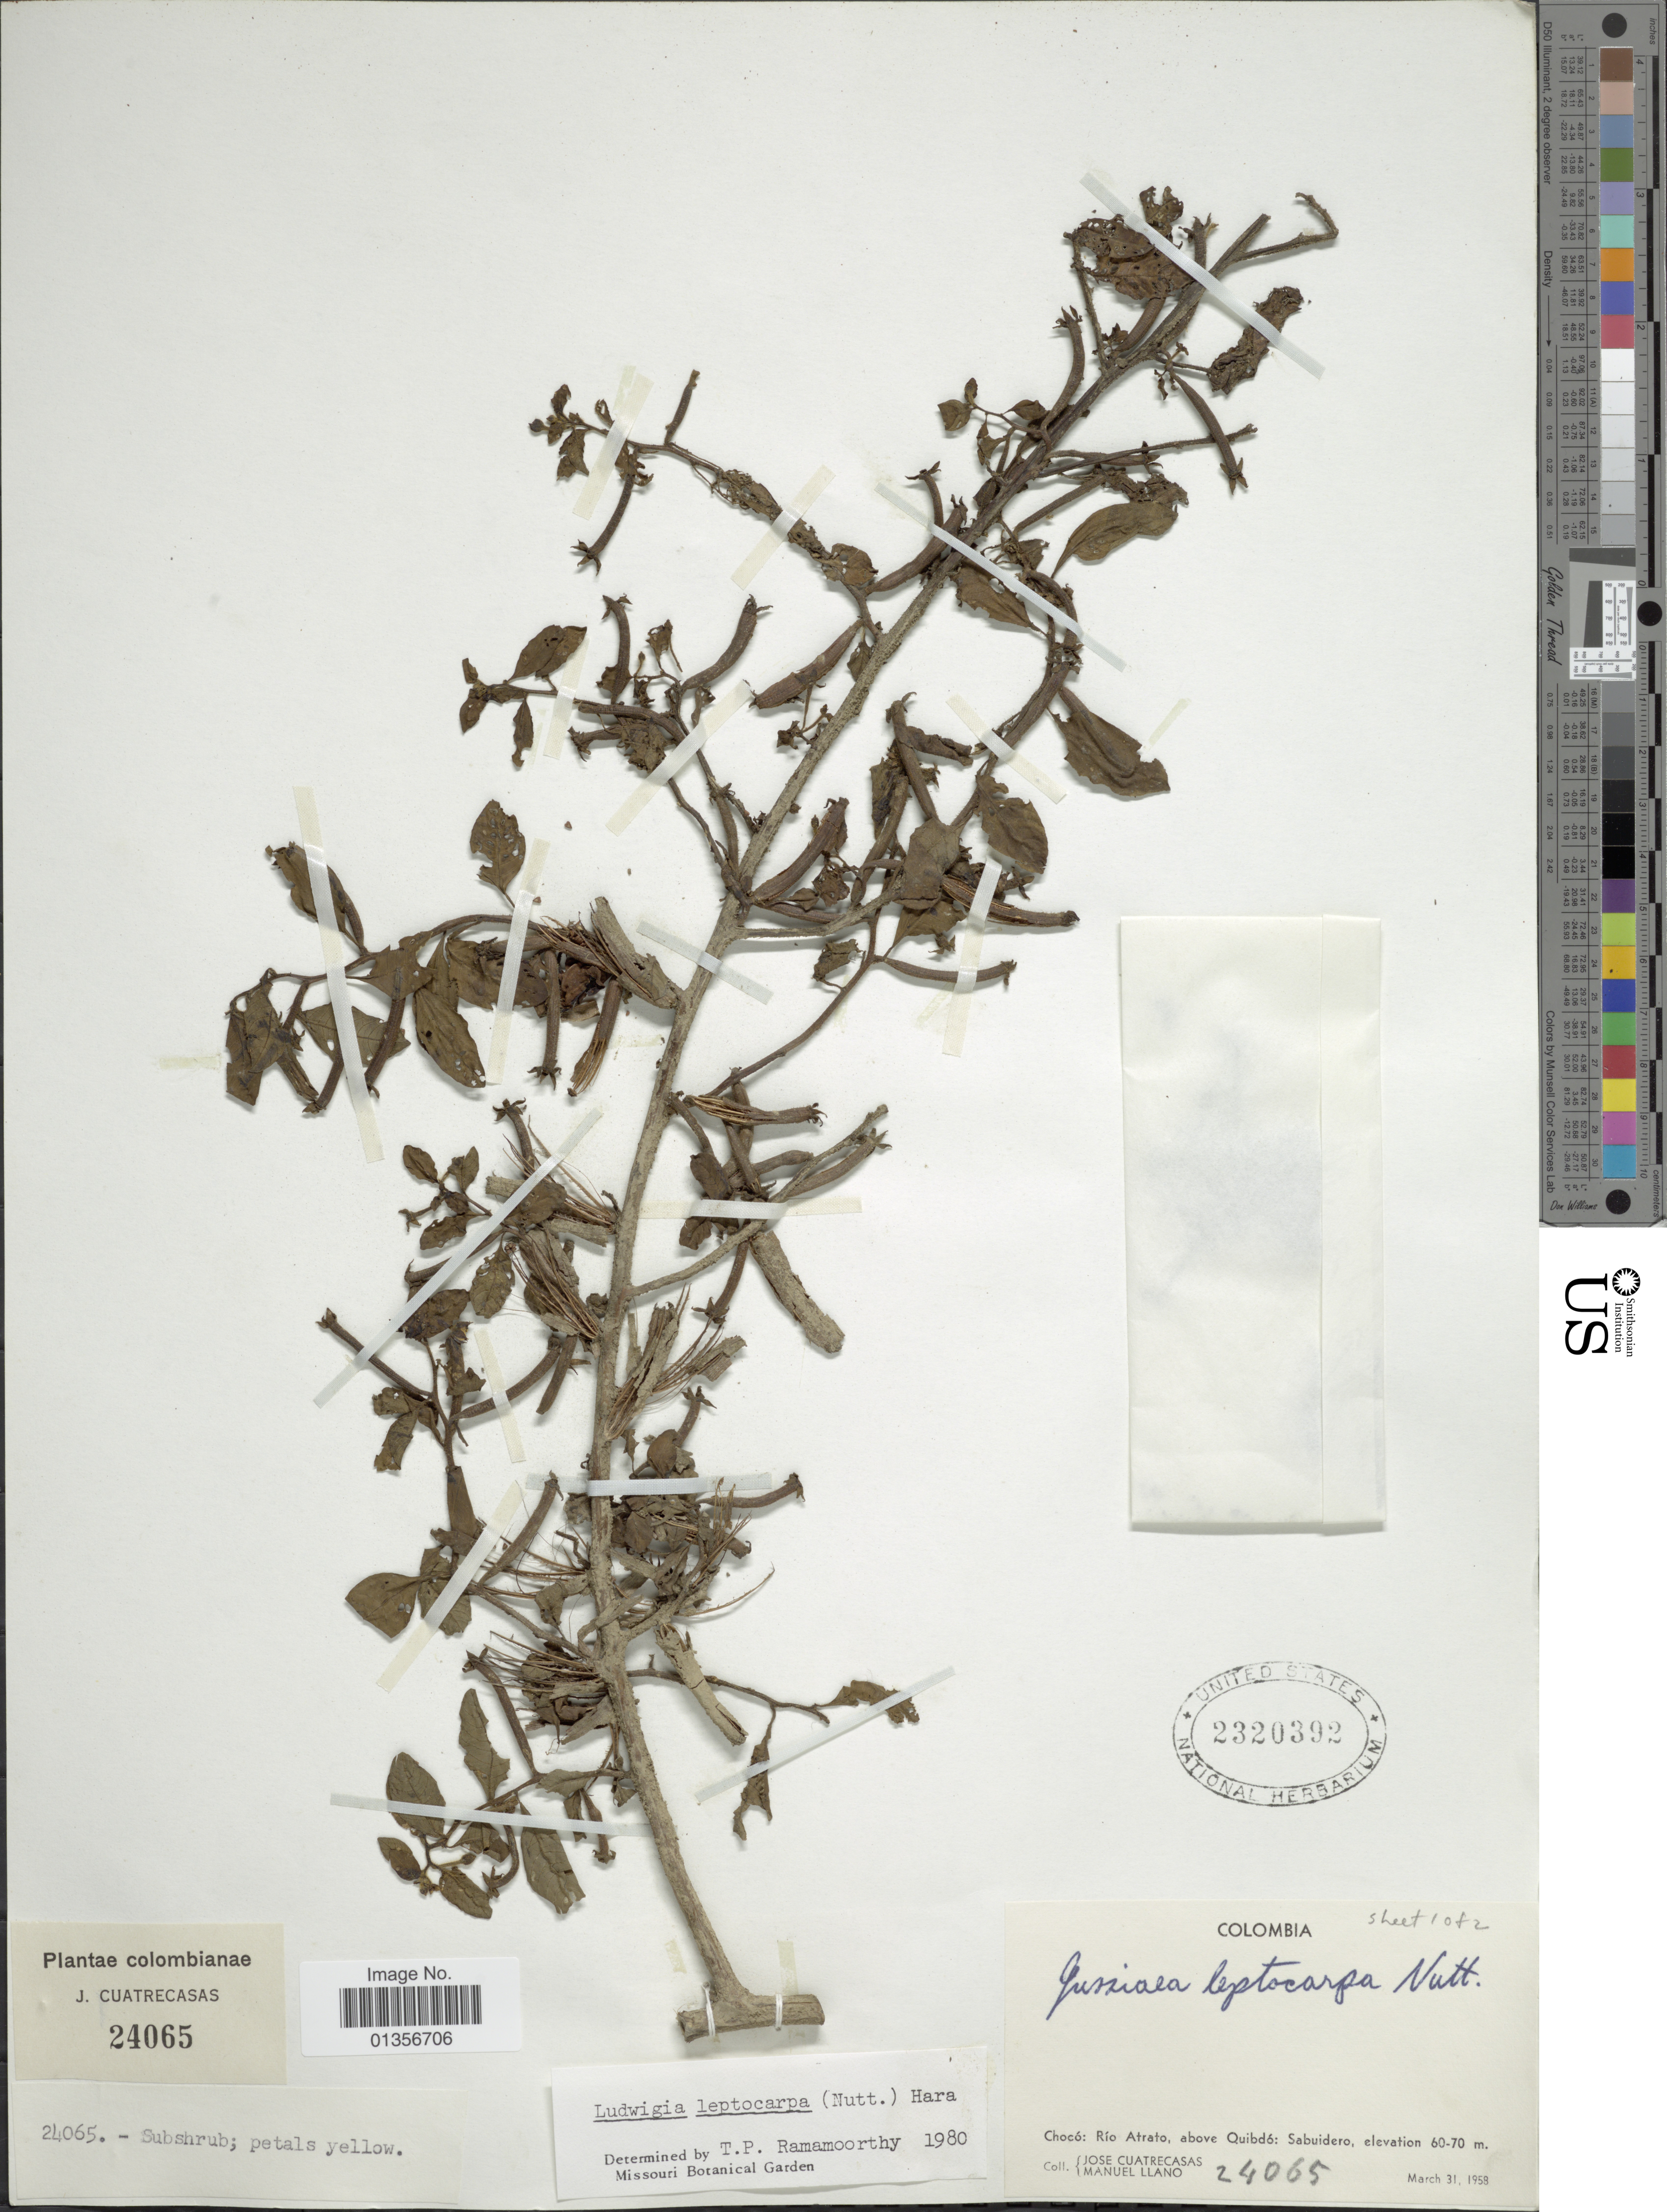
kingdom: Plantae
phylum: Tracheophyta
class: Magnoliopsida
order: Myrtales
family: Onagraceae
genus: Ludwigia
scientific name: Ludwigia leptocarpa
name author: (Nutt.) H. Hara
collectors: J. Cuatrecasas & M. d. Llano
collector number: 24065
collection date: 1958-03-31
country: Colombia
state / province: Chocó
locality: Río Atrato, above Quibdó: Sabuidero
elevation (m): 60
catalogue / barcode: US 2320392